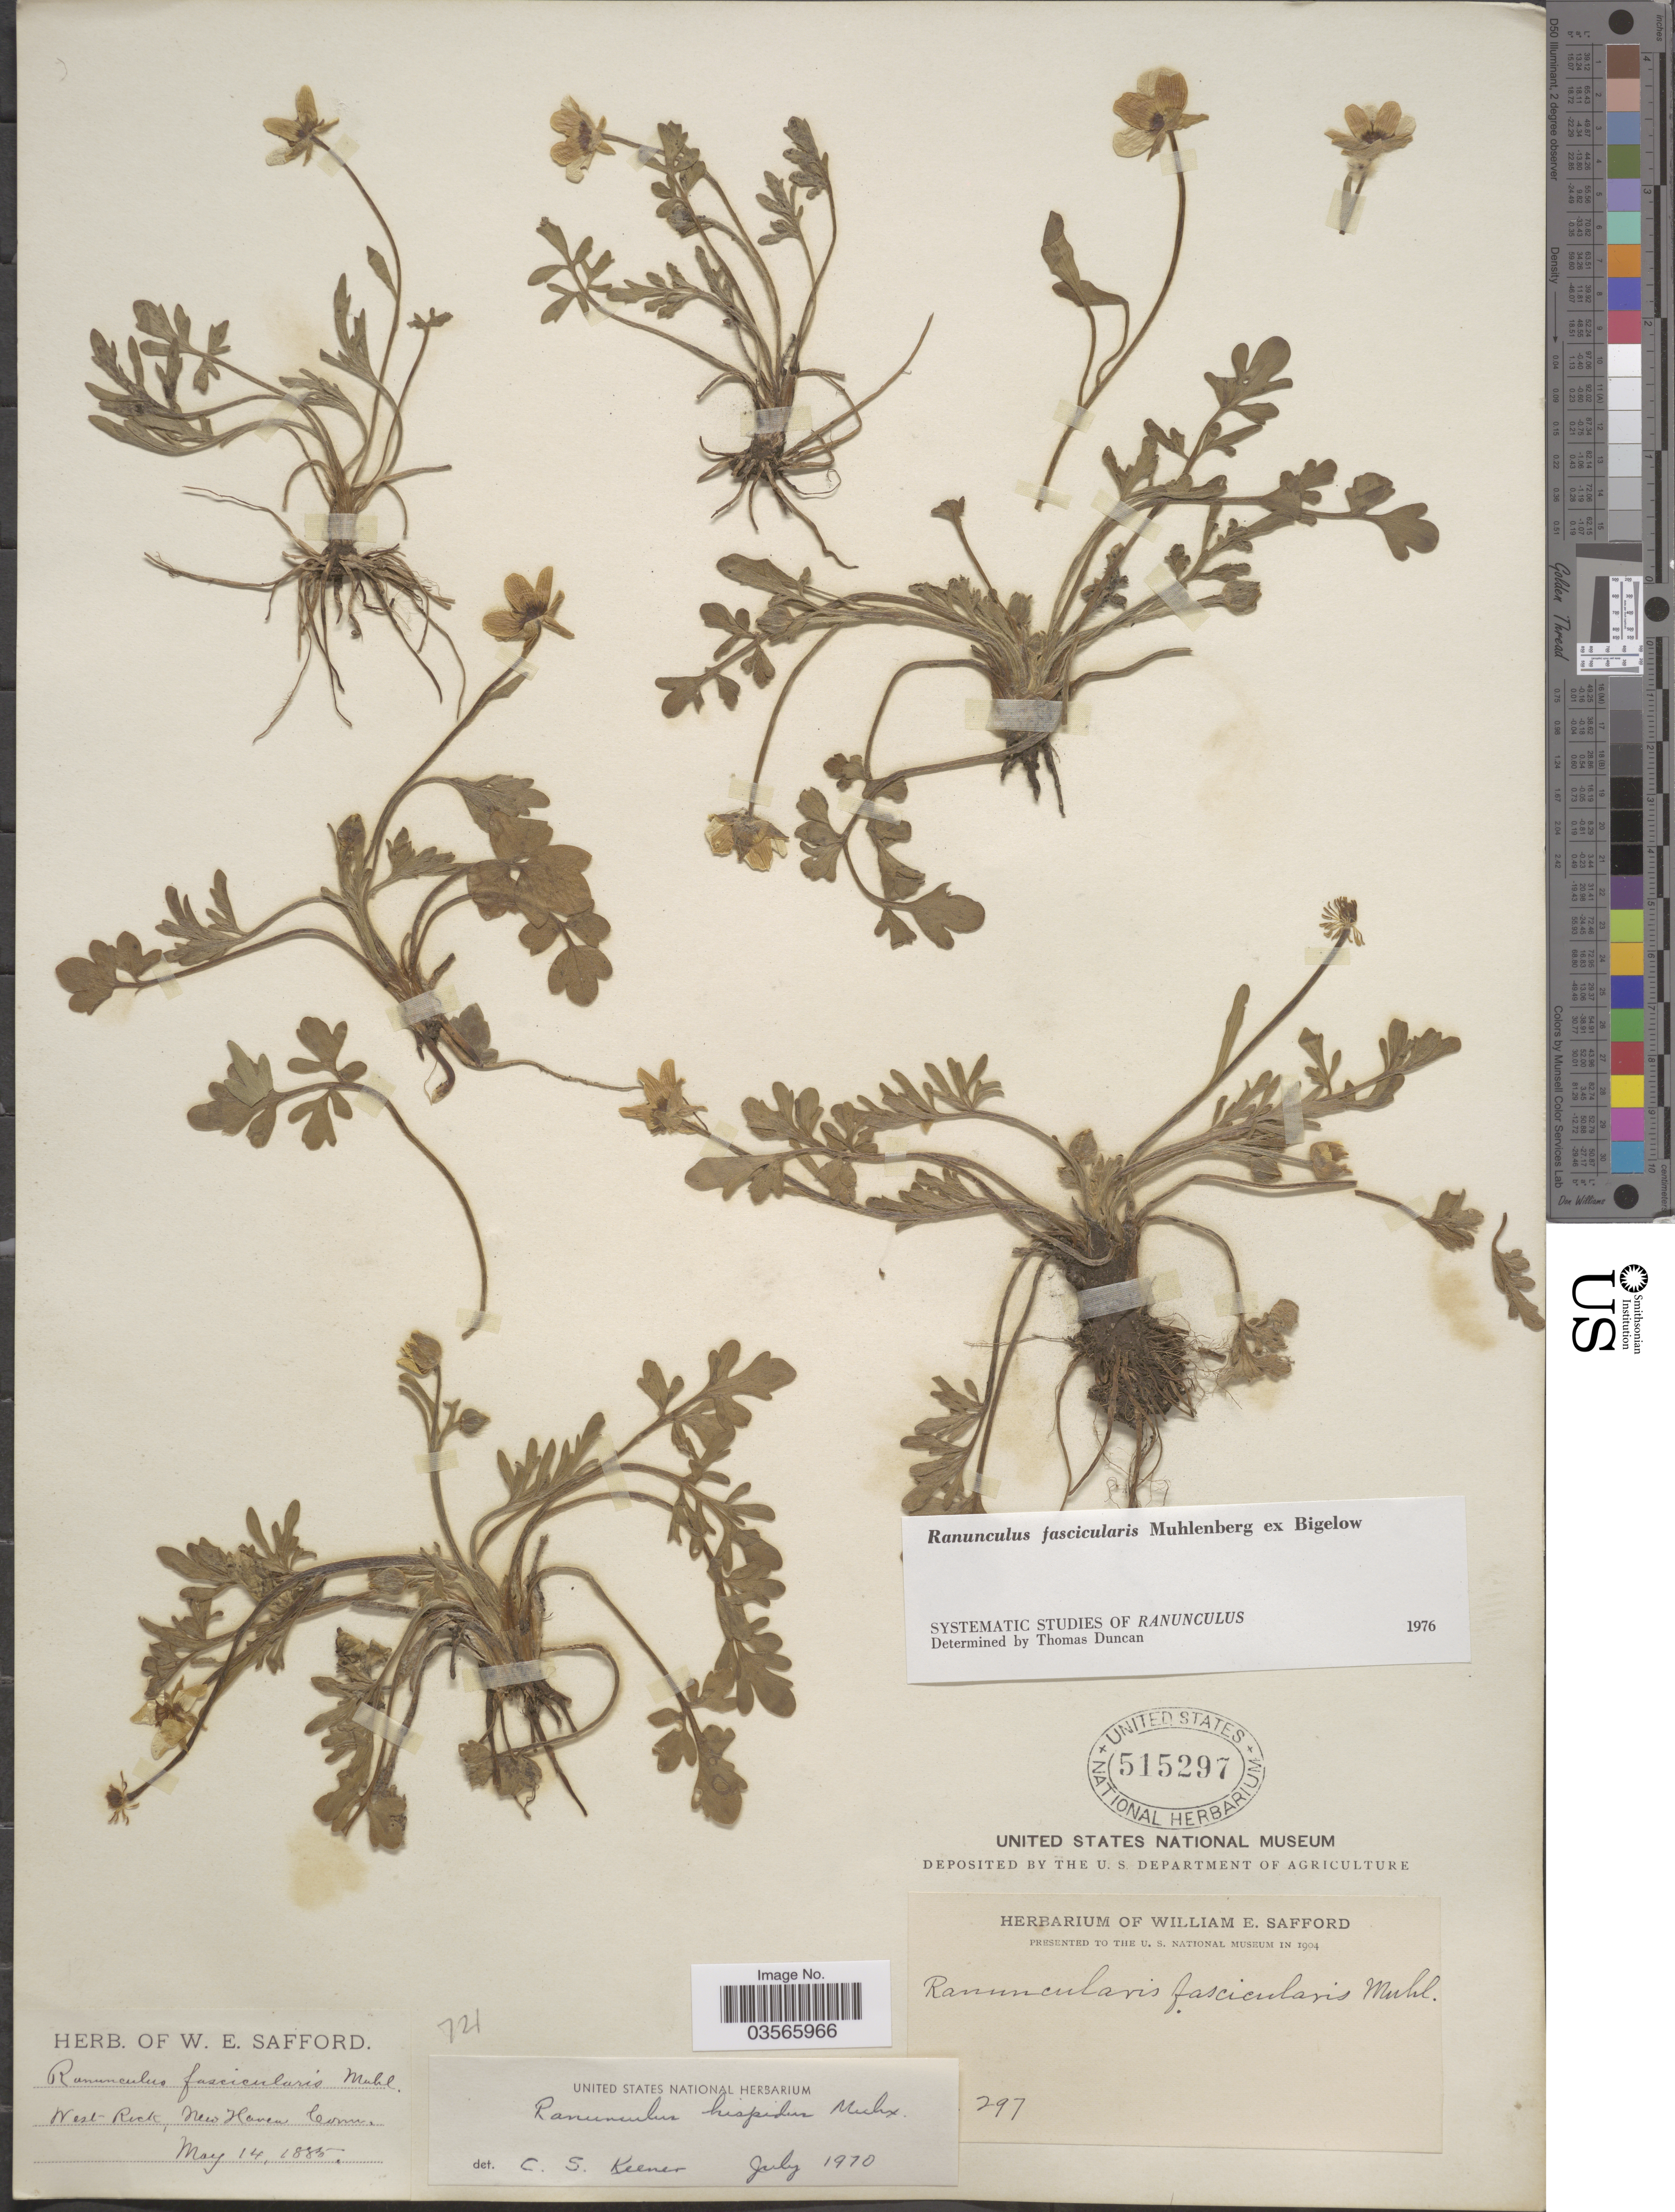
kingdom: Plantae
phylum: Tracheophyta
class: Magnoliopsida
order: Ranunculales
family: Ranunculaceae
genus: Ranunculus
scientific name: Ranunculus fascicularis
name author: Muhl. ex Bigelow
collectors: W. E. Safford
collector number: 297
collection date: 1885-05-14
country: United States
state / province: Connecticut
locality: West Rock, New Haven.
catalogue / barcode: US 515297